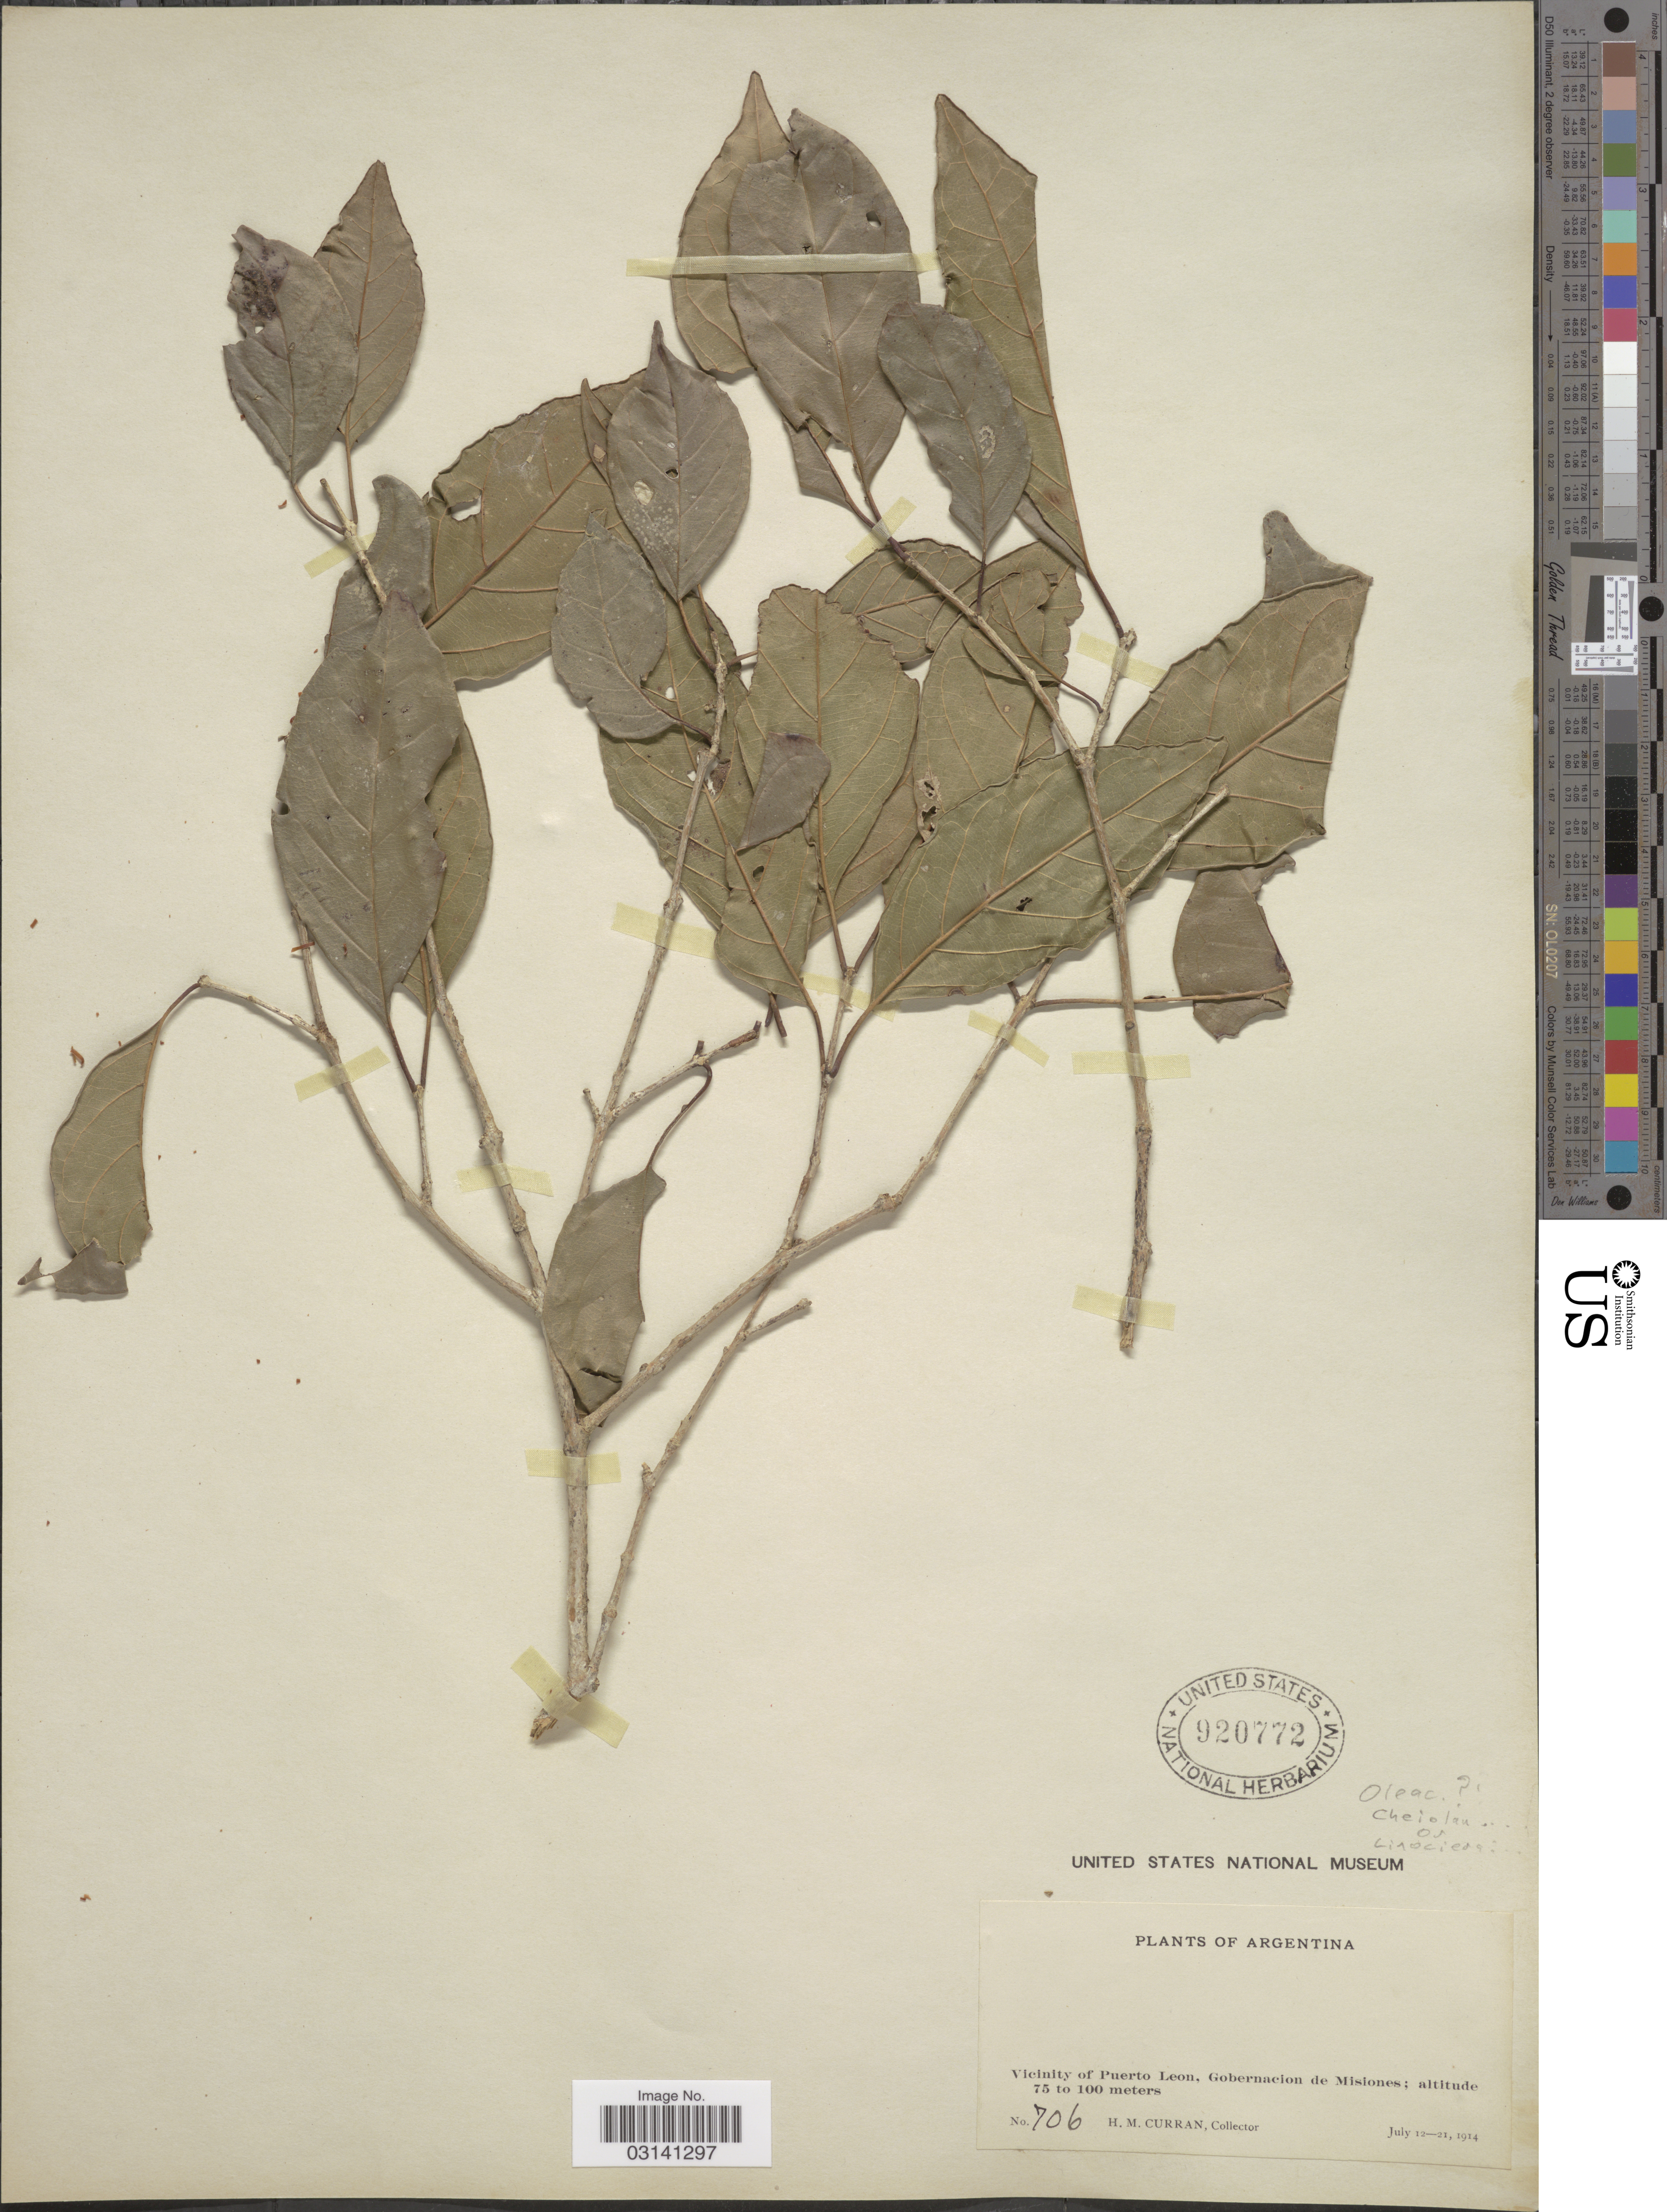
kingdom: Plantae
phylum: Tracheophyta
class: Magnoliopsida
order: Lamiales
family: Oleaceae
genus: Chionanthus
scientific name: Chionanthus sp.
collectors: H. M. Curran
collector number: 706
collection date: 1914-07-12/1914-07-21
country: Argentina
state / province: Misiones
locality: Vicinity of Puerto Leon, Gobernacion de Misiones.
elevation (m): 75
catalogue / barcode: US 920772